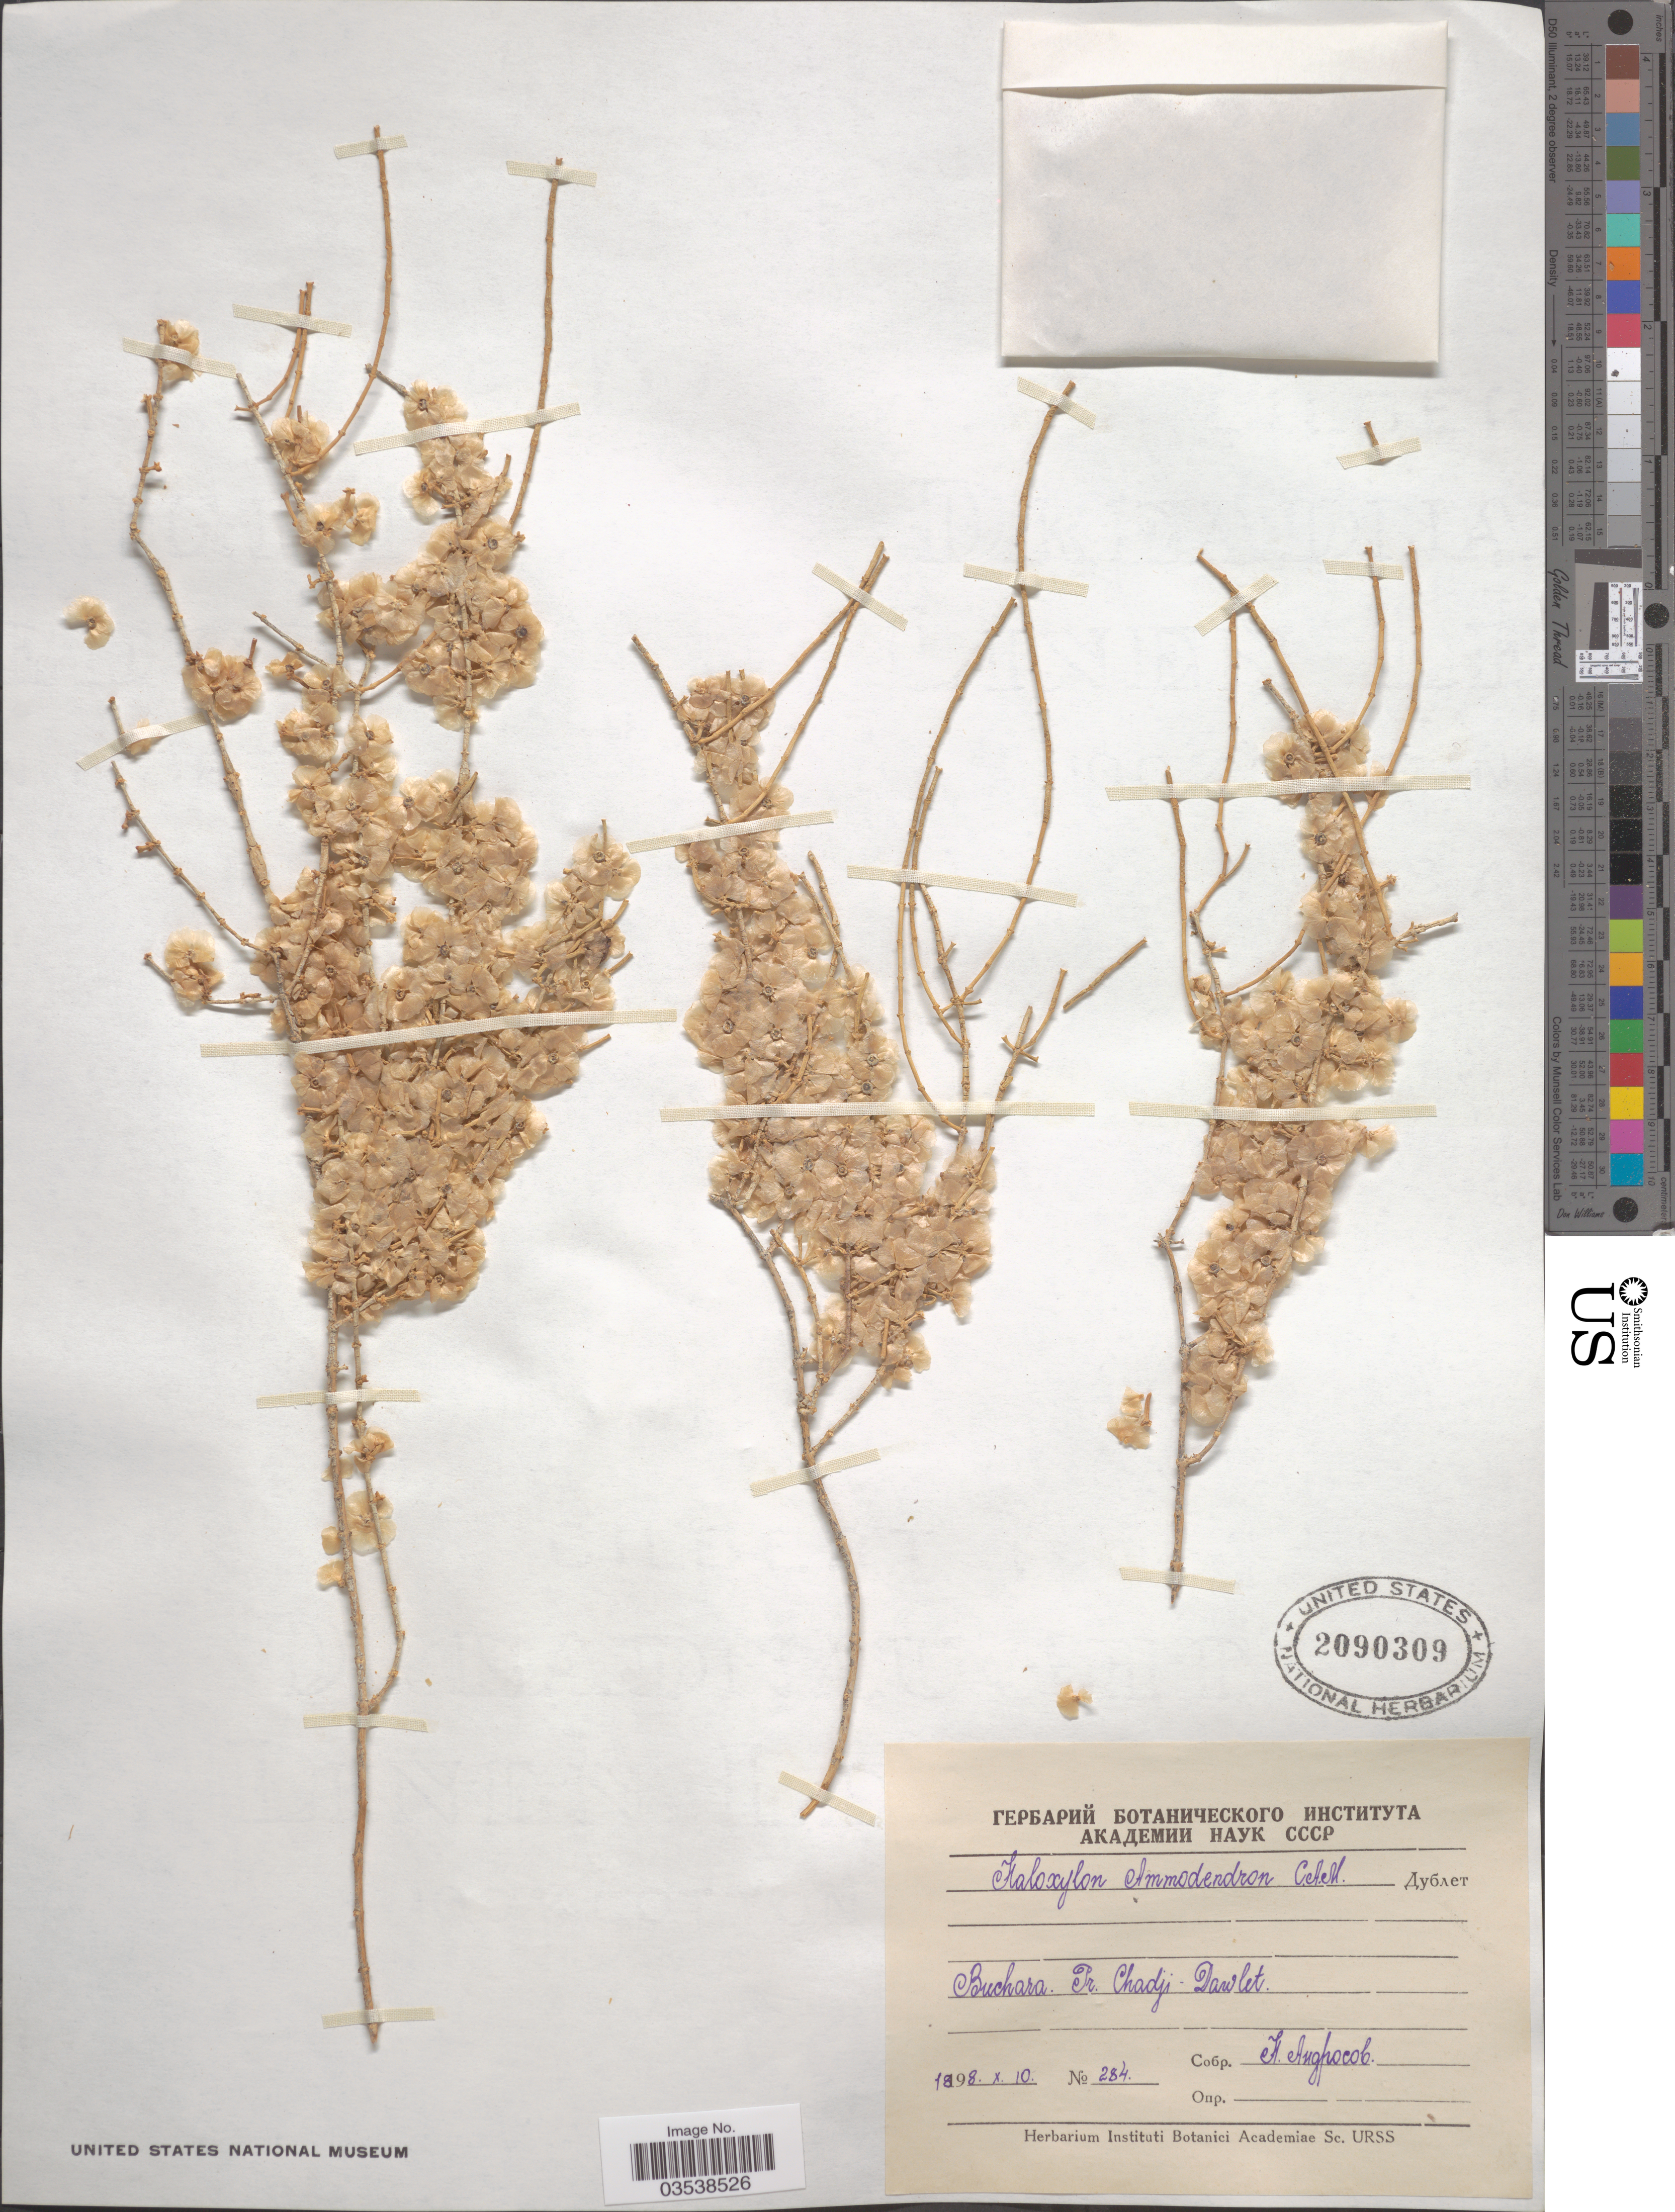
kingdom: Plantae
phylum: Tracheophyta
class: Magnoliopsida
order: Caryophyllales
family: Amaranthaceae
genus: Haloxylon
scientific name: Haloxylon ammodendron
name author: (C.A. Mey.) Bunge ex Fenzl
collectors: N. Androsov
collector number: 284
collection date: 1898-10-10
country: Uzbekistan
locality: Vicinity of Khodzha- Davlet.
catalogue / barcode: US 2090309